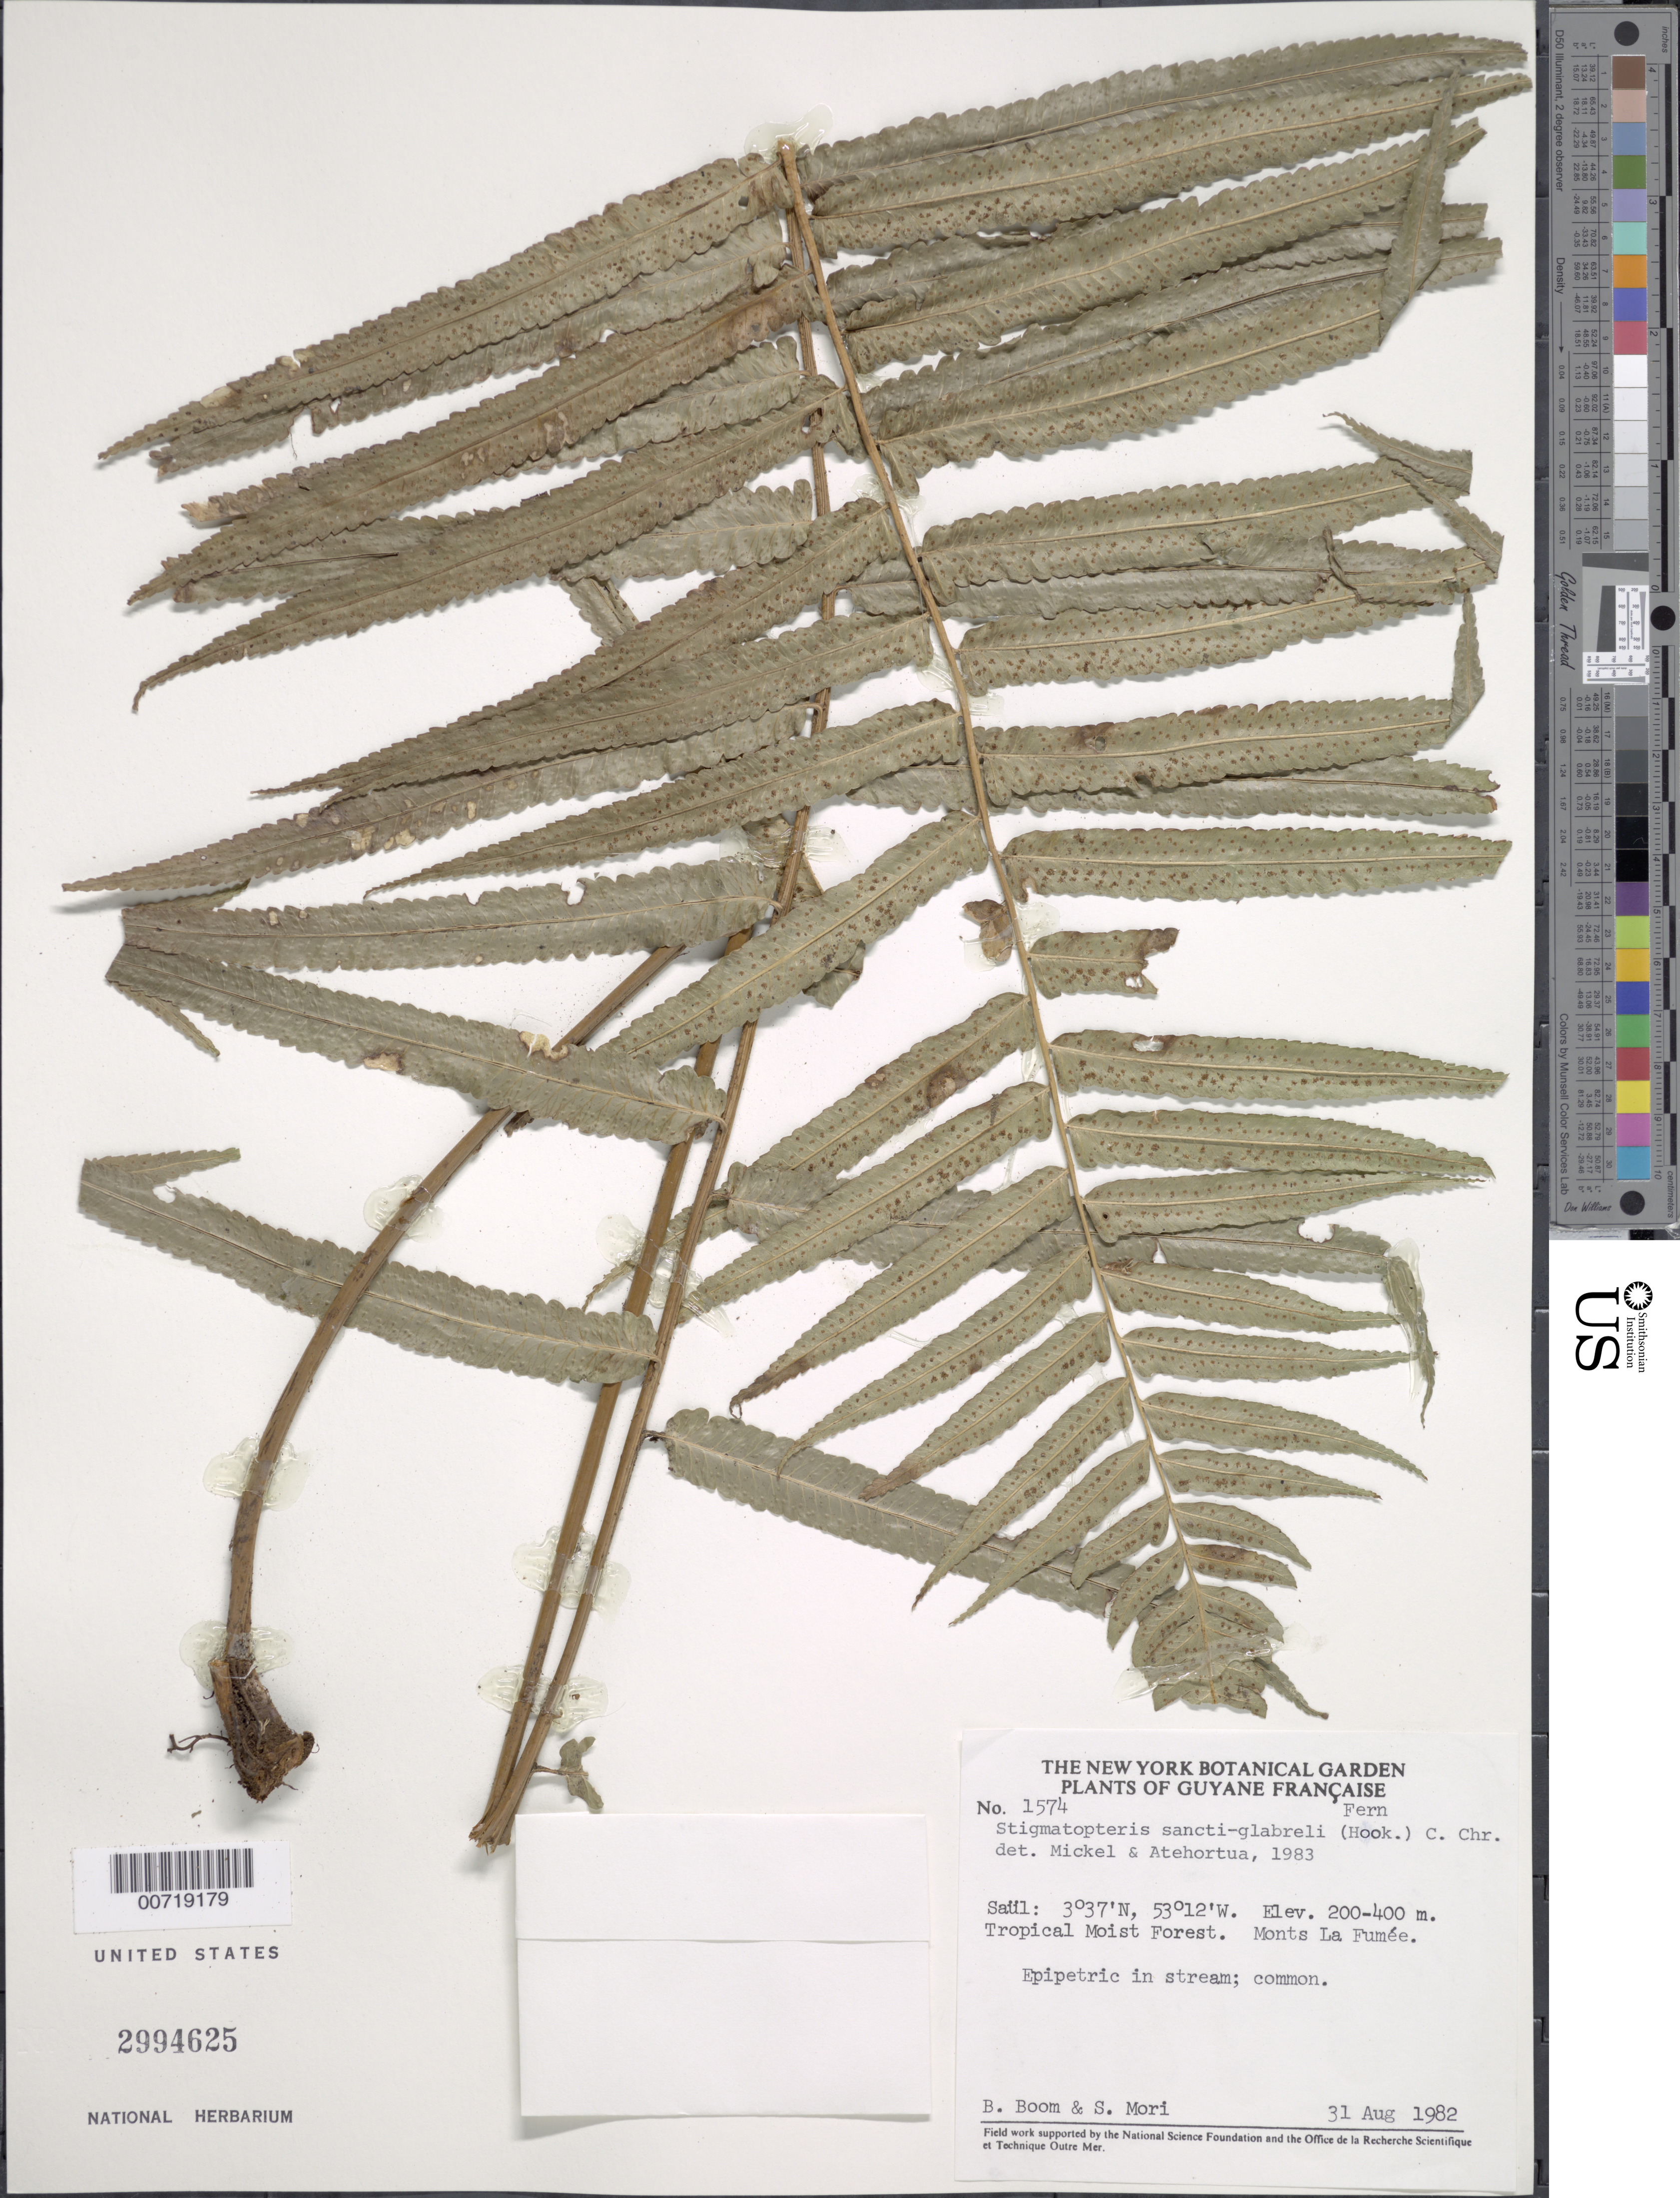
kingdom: Plantae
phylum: Tracheophyta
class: Polypodiopsida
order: Polypodiales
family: Dryopteridaceae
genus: Stigmatopteris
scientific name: Stigmatopteris rotundata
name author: (Willd.) C. Chr.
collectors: B. M. Boom & S. Mori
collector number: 1574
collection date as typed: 31-Aug-82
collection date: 1982-08-31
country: French Guiana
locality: Saül, Monts La Fumée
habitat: Tropical moist forest; in stream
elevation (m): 200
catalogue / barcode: US 2994625